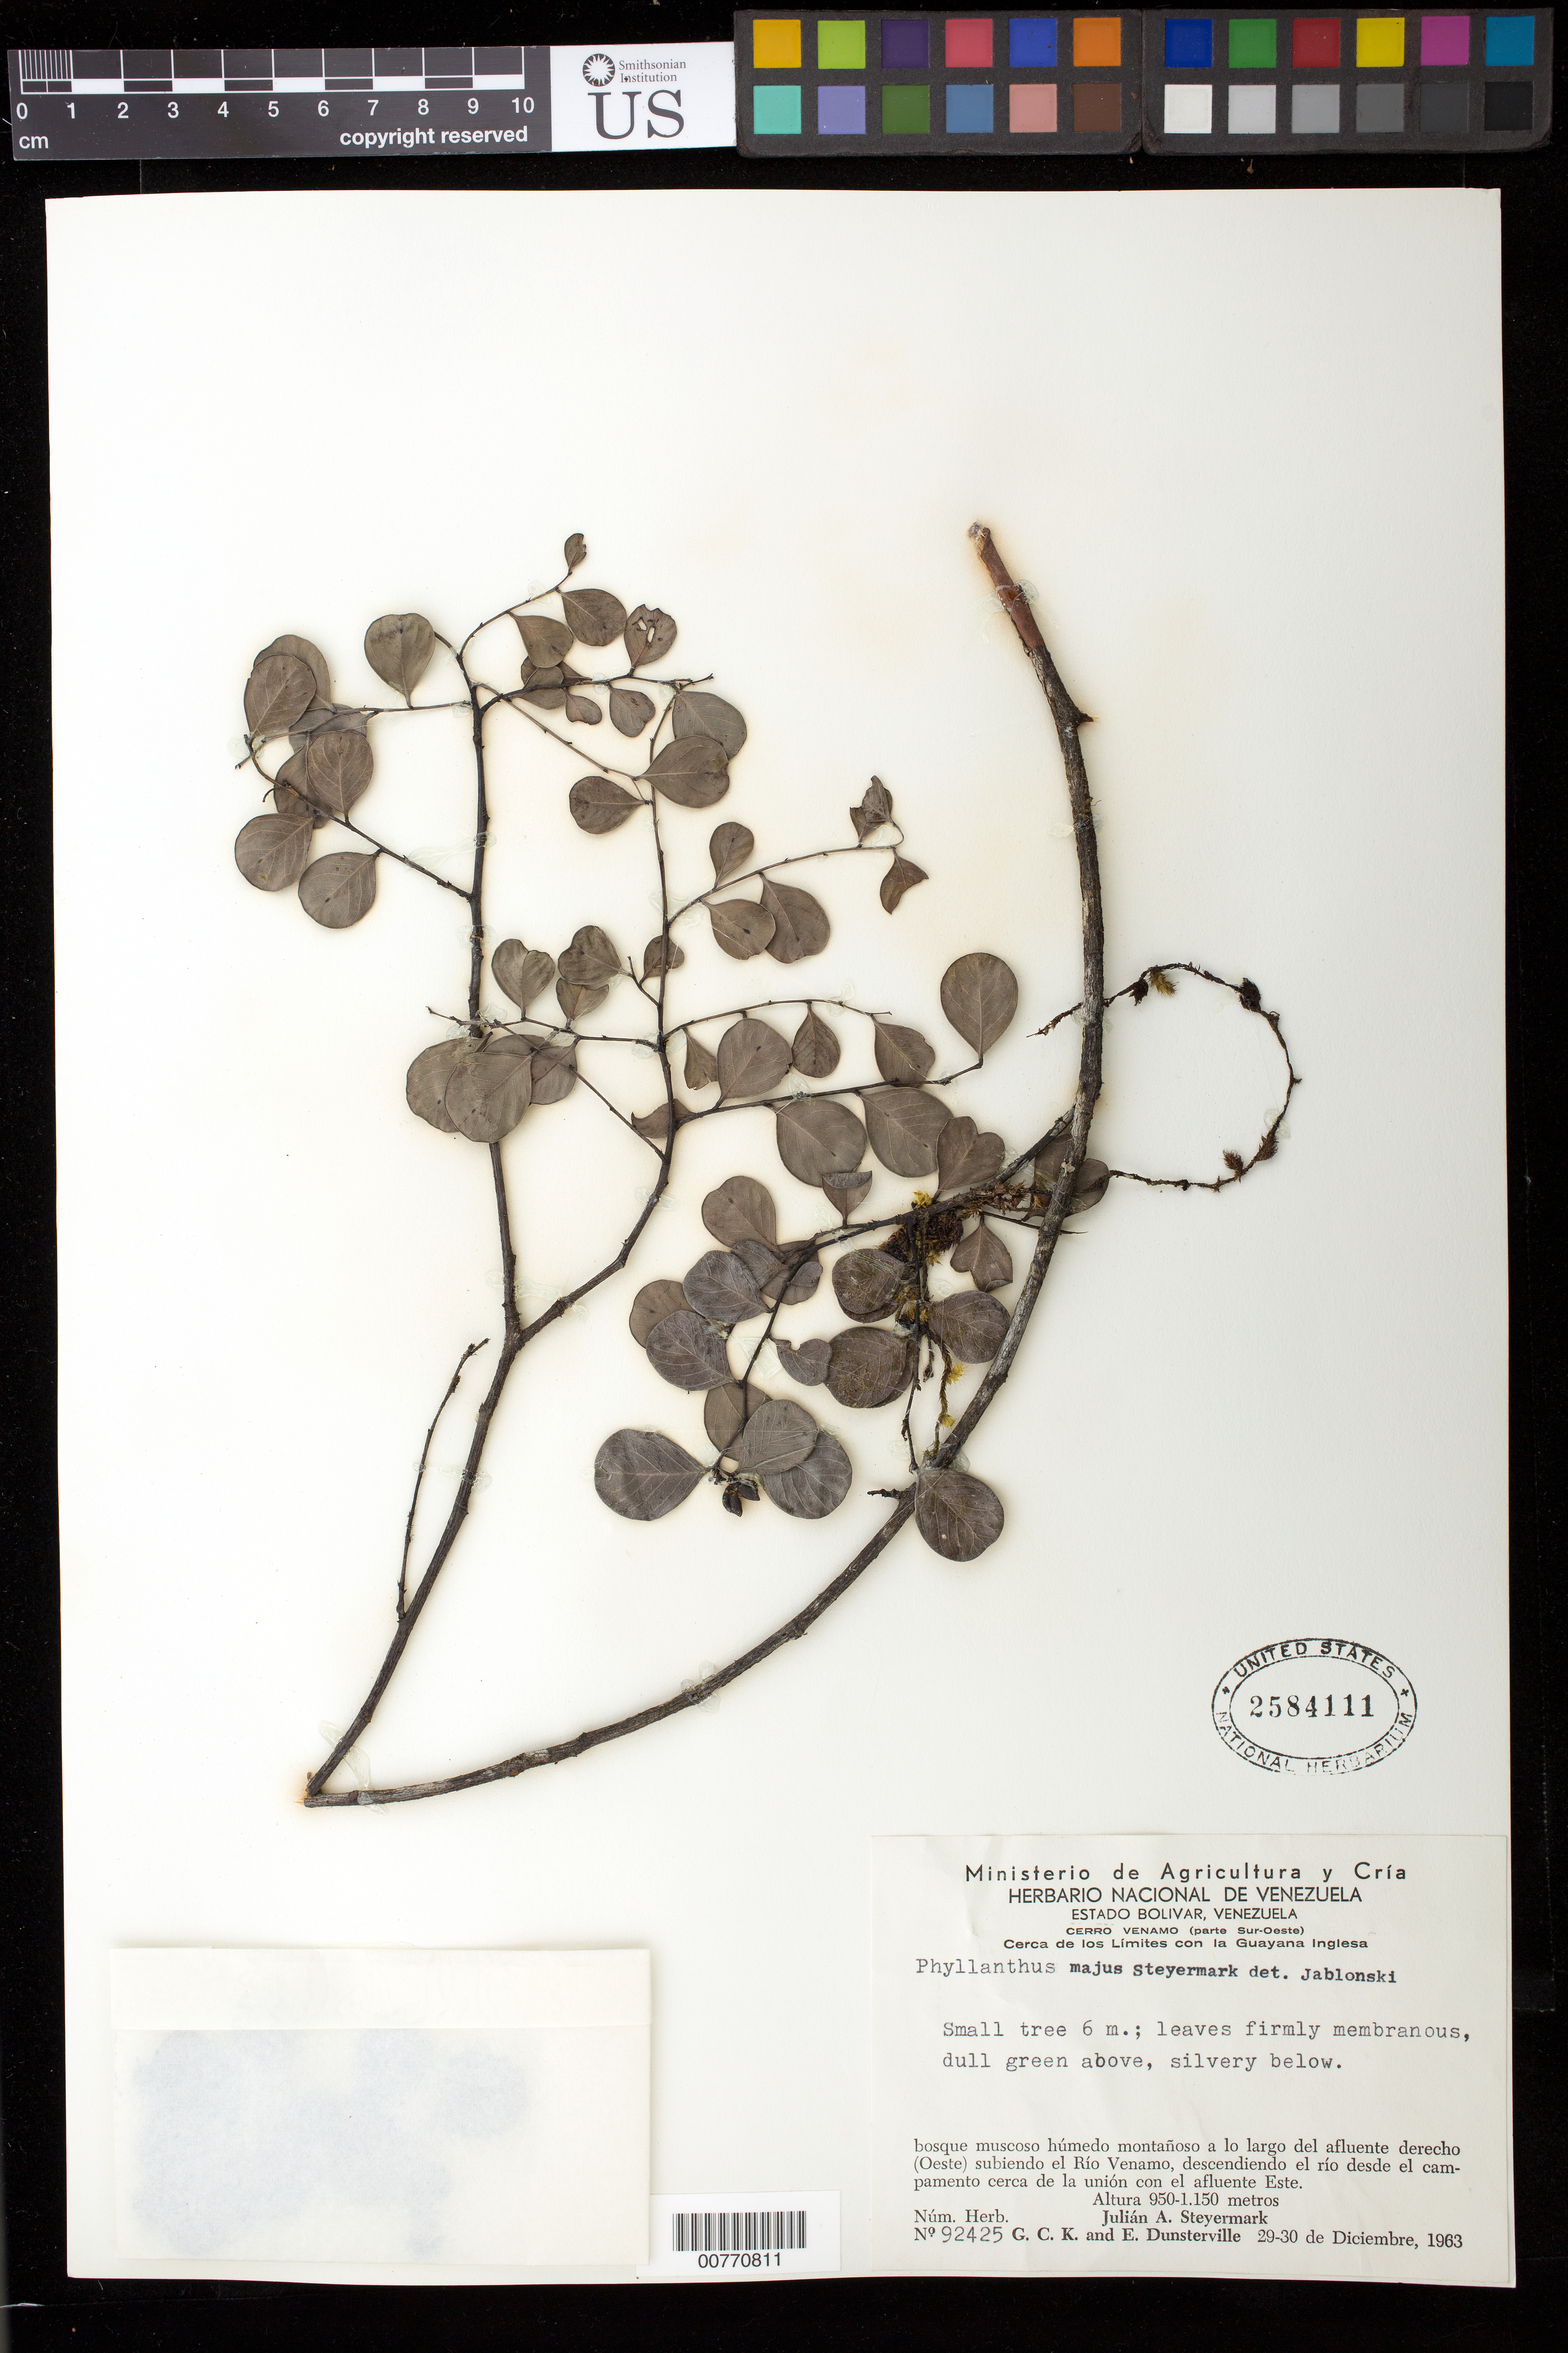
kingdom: Plantae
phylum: Tracheophyta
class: Magnoliopsida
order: Malpighiales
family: Phyllanthaceae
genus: Phyllanthus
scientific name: Phyllanthus majus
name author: Steyerm.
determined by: Jablonski, R.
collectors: J. Steyermark, G. C. K. Dunsterville & E. Dunsterville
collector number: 92425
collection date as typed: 29-Dec-63 to 30-Dec-63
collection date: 1963-12-29/1963-12-30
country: Venezuela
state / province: Bolívar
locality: Cerro Venamo, SW part, Río Venamo, descendiendo el río desde el campamento cerca de la unión con el afluente Este. Cerca de los limites con la Guayana inglesa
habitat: Bosque muscoso humedo montanoso a lo largo del rio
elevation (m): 950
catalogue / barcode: US 2584111